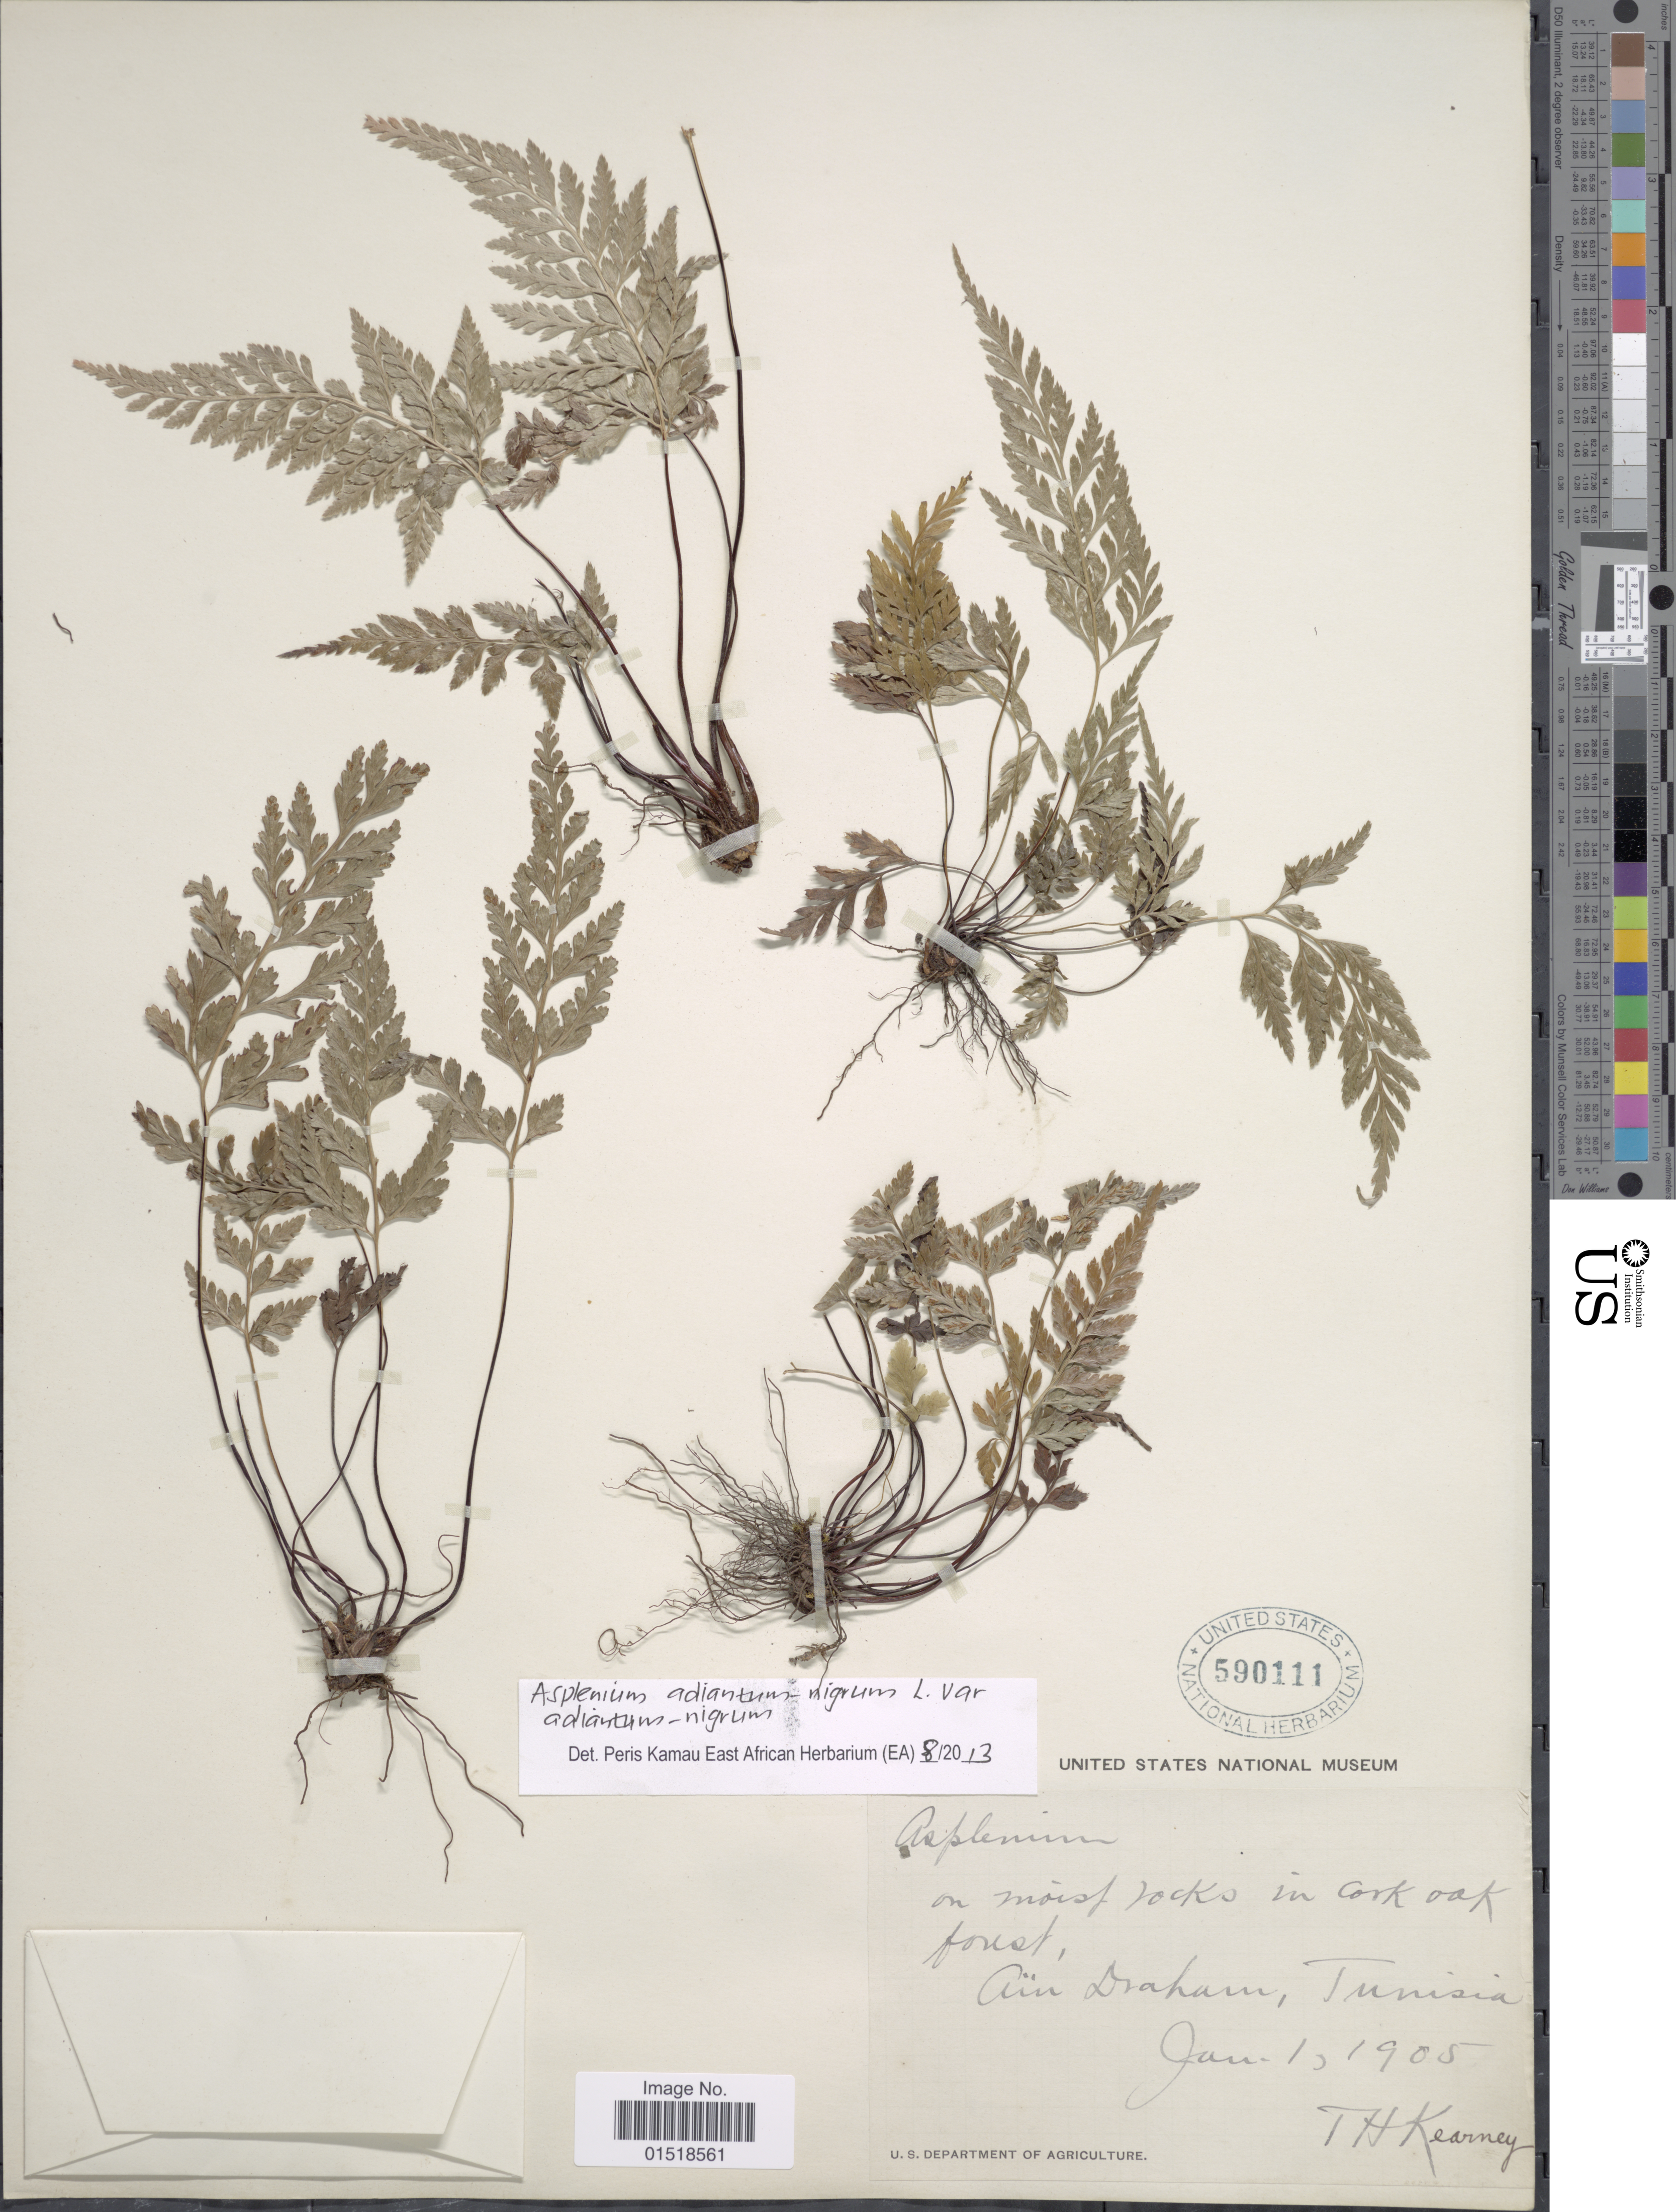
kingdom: Plantae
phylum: Tracheophyta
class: Polypodiopsida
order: Polypodiales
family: Aspleniaceae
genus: Asplenium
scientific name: Asplenium adiantum-nigrum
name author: L.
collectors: T. H. Kearney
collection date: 1905-01-01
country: Tunisia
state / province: Tunis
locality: Aîn Draham, Tunisia.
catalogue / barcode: US 590111